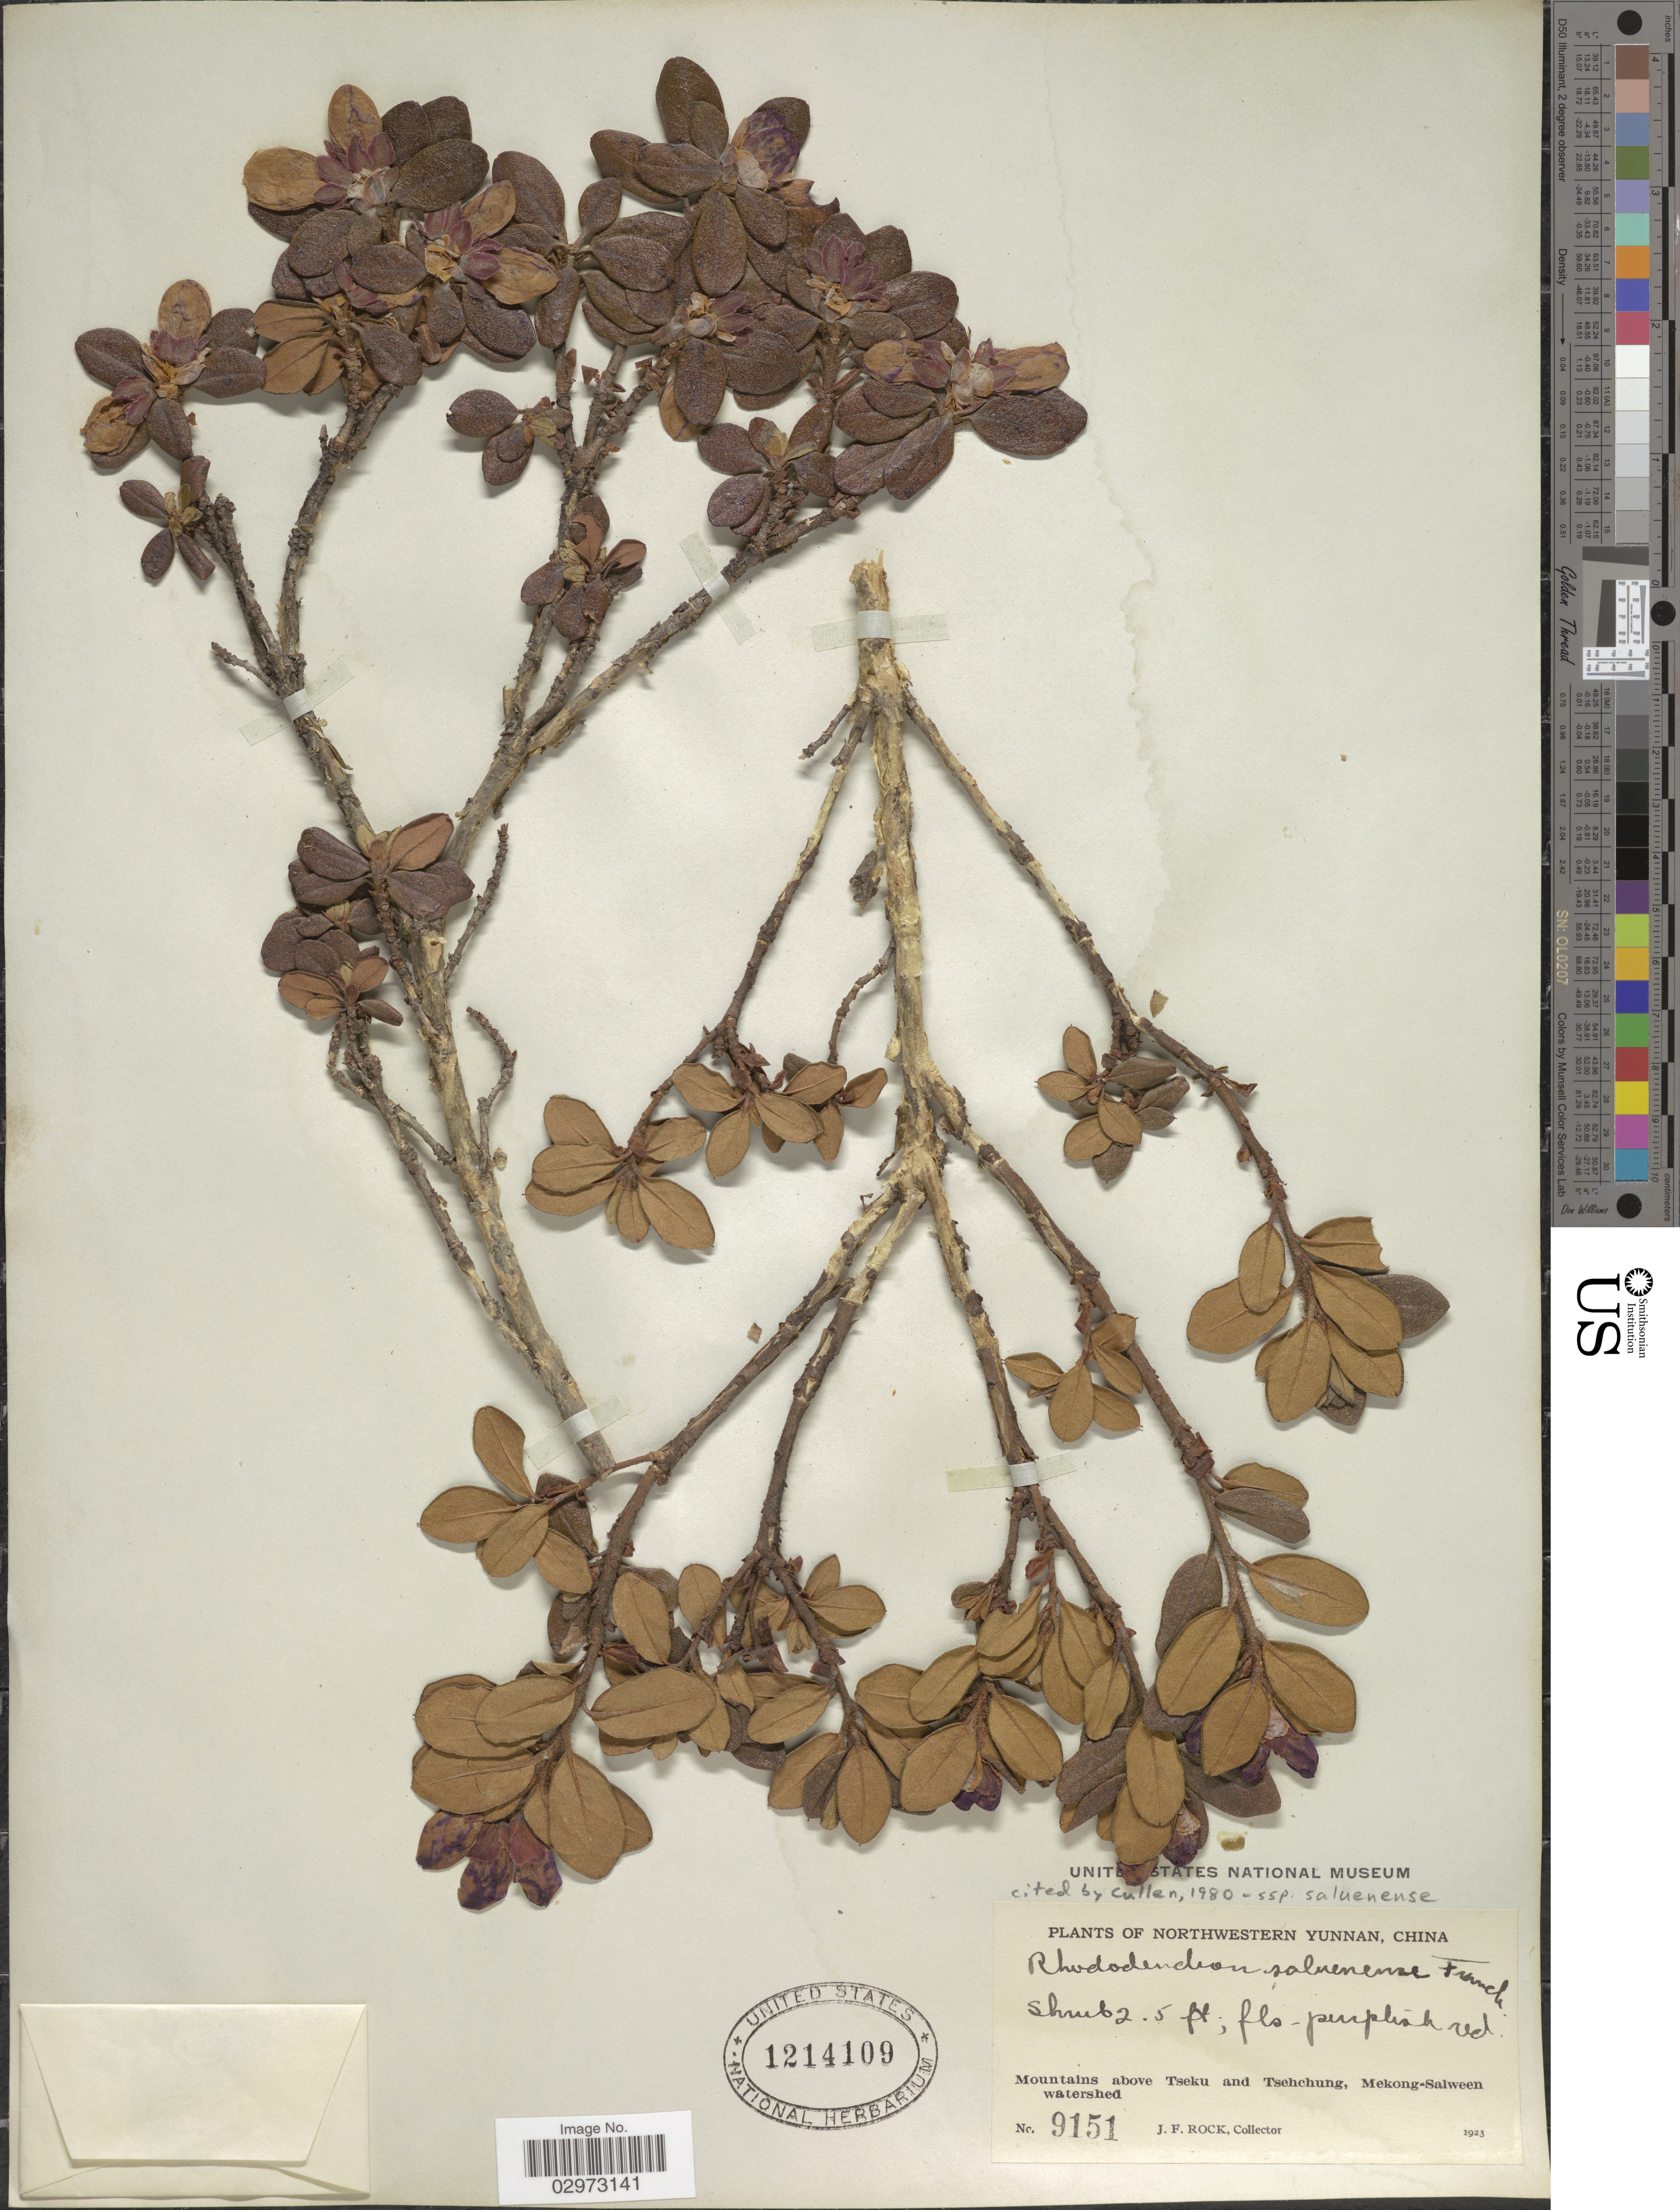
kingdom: Plantae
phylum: Tracheophyta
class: Magnoliopsida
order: Ericales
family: Ericaceae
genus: Rhododendron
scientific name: Rhododendron saluenense subsp. saluenense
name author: Franch.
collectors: J. Rock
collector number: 9151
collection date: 1923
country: China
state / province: Yunnan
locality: Northwestern Yunnan. Mountains above Tseku and Tsehchung, Mekong-Salween watershed.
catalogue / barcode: US 1214109